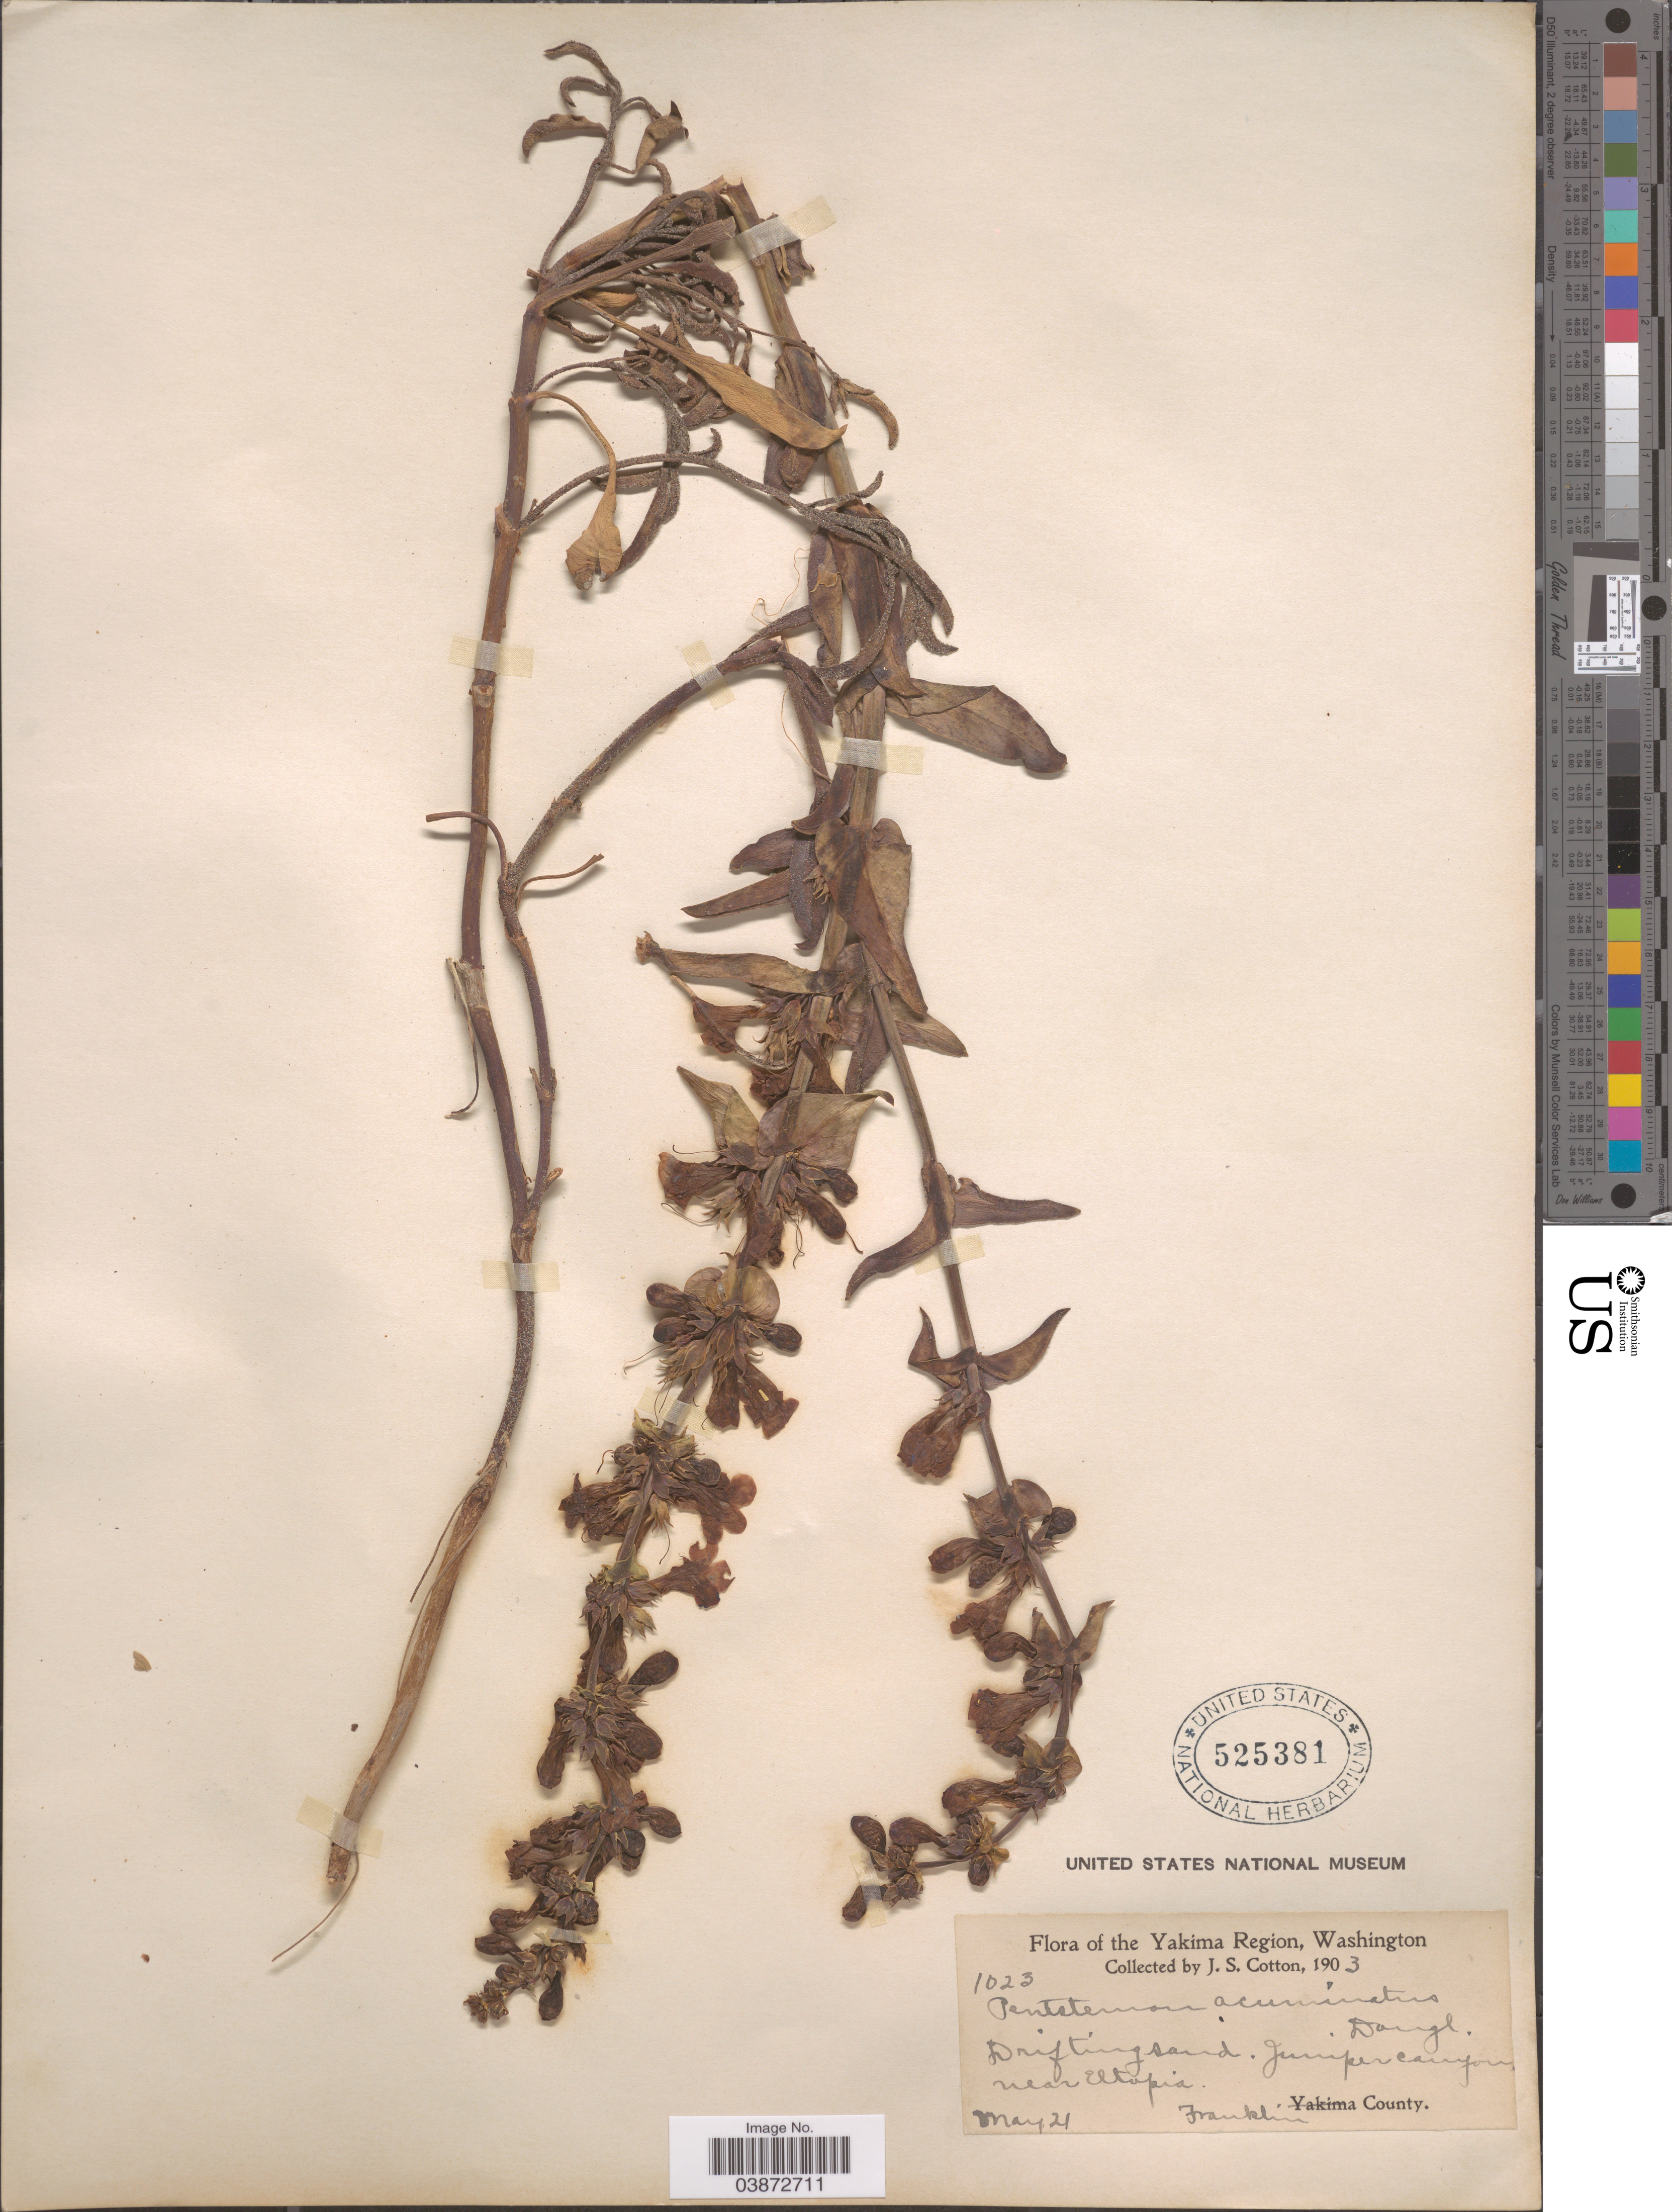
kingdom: Plantae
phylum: Tracheophyta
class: Magnoliopsida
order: Lamiales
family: Plantaginaceae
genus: Penstemon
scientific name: Penstemon acuminatus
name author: Greene ex Lindl.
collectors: J. S. Cotton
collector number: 1023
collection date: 1903-05-21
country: United States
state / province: Washington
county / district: Franklin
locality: The Yakima region, Juniper canyon, near Eltopia. Franklin County.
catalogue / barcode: US 525381